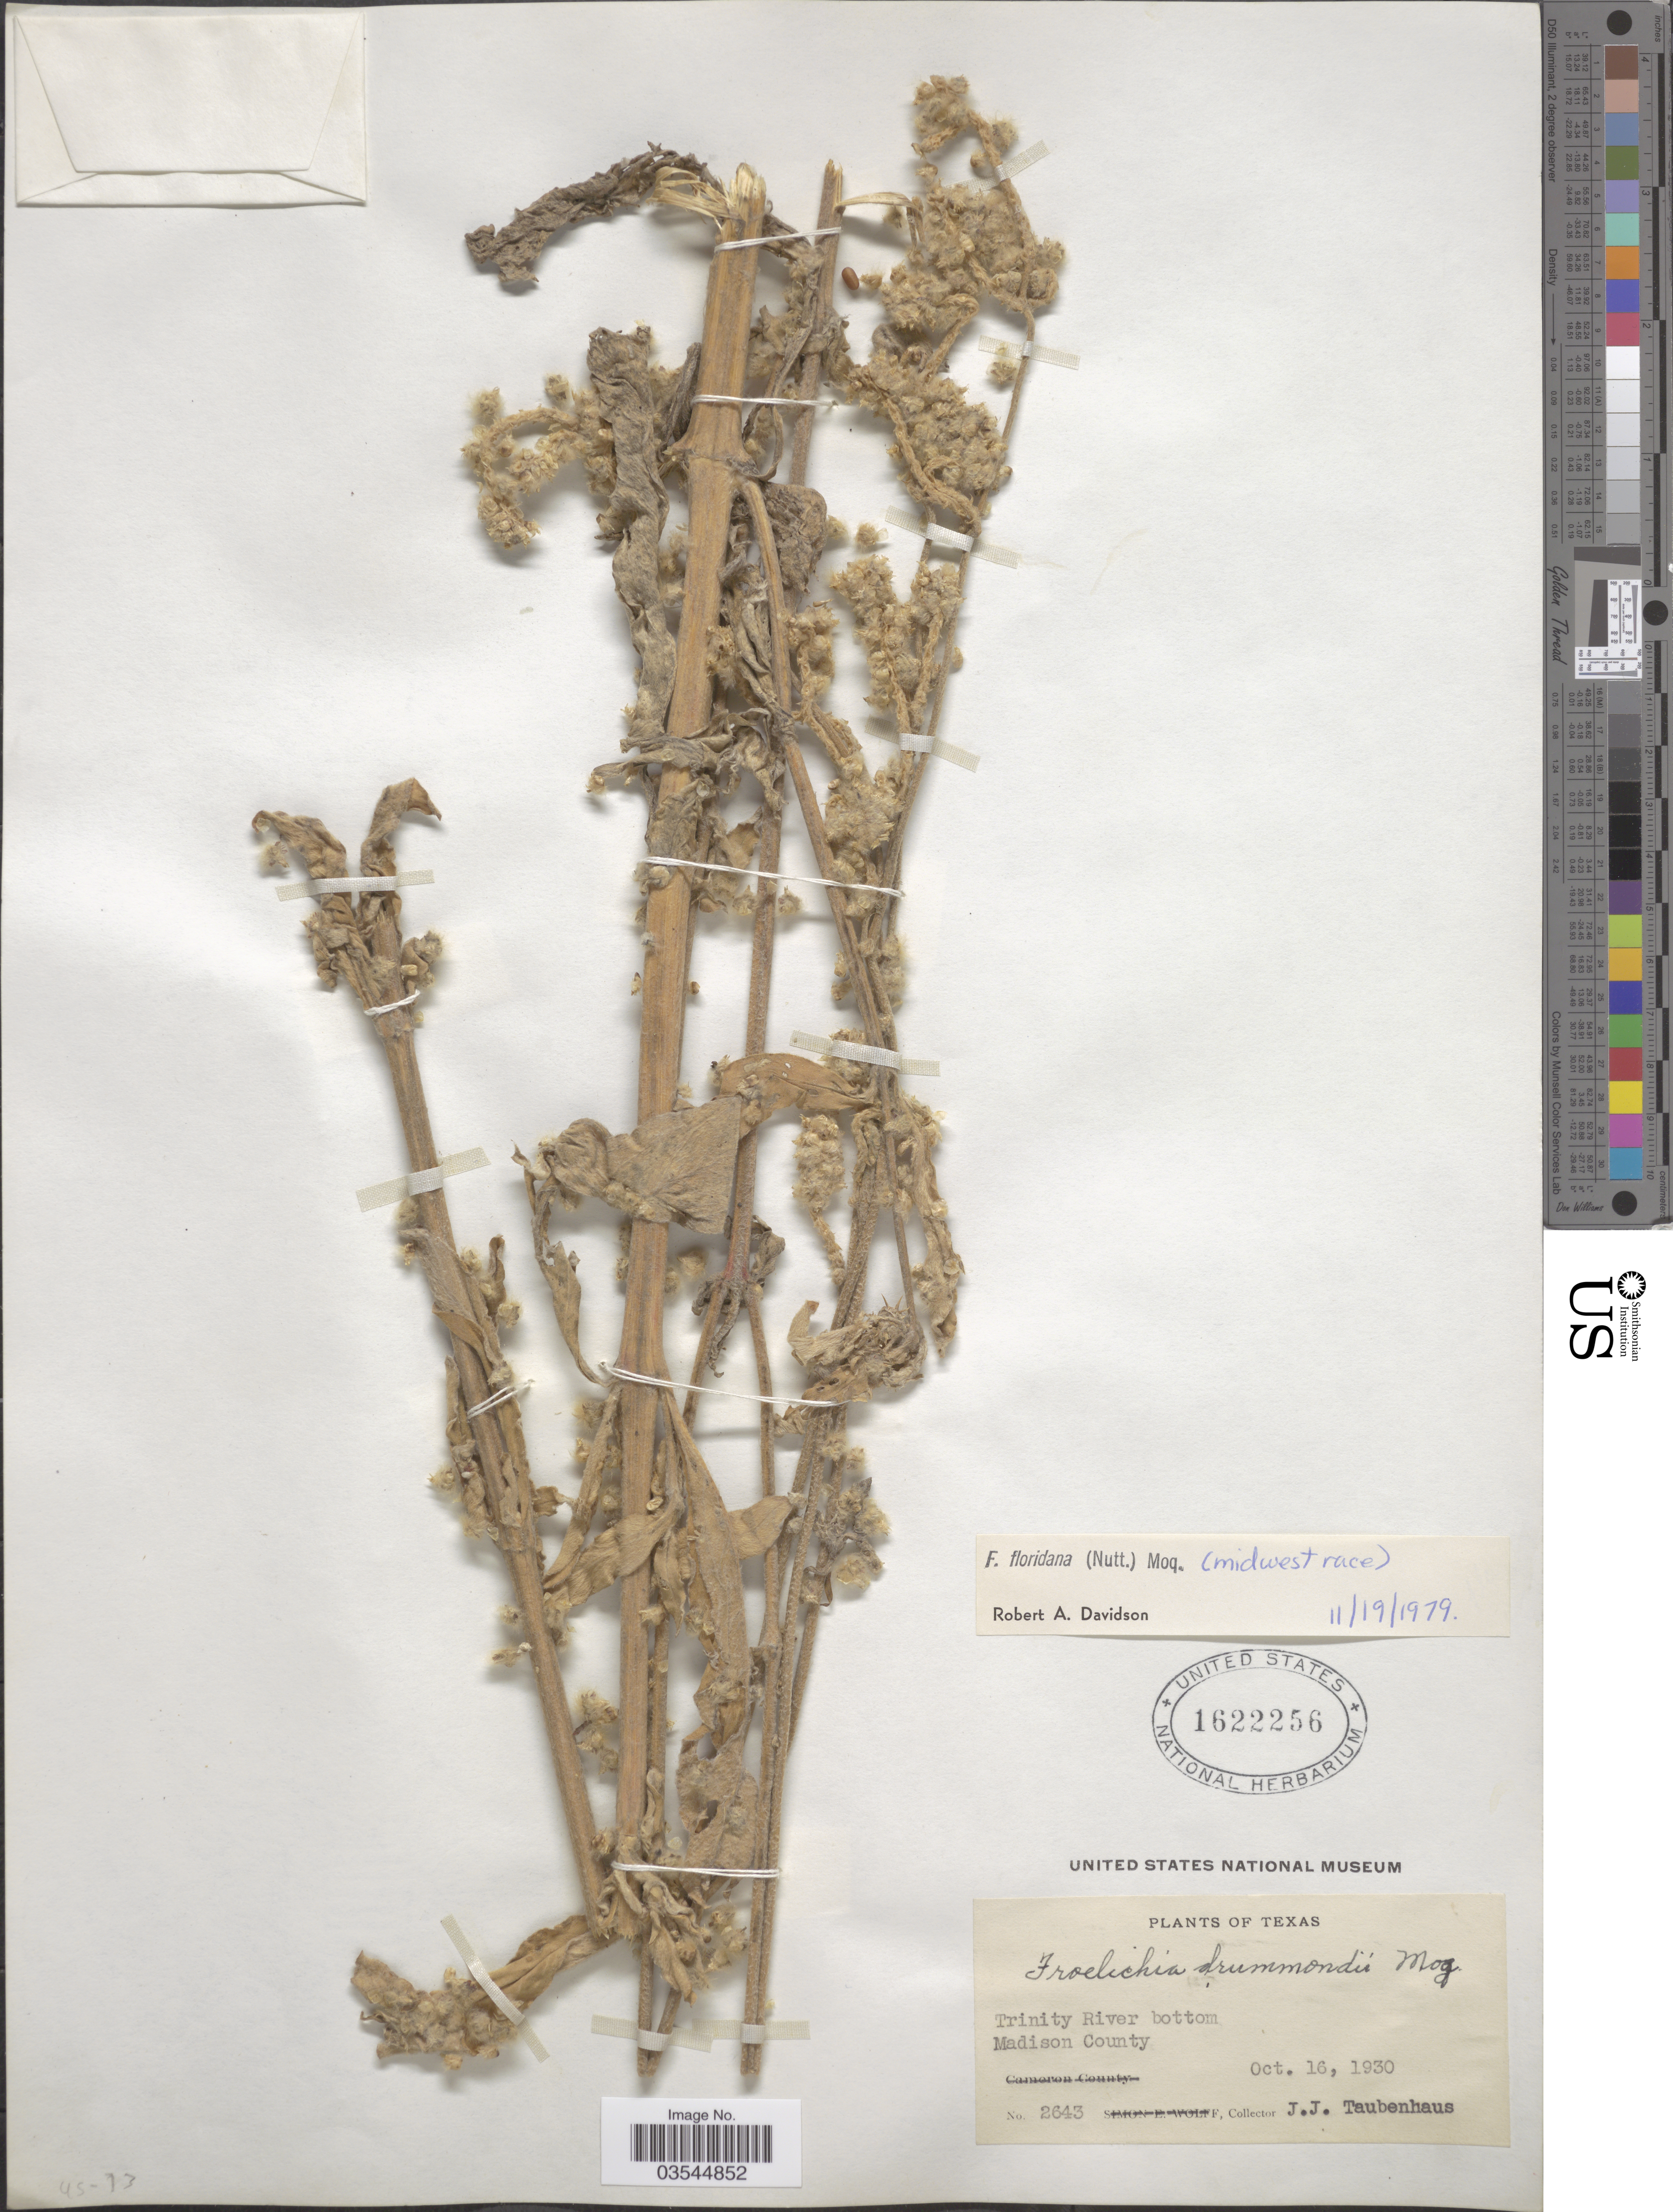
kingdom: Plantae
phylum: Tracheophyta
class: Magnoliopsida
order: Caryophyllales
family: Amaranthaceae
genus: Froelichia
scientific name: Froelichia floridana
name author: (Nutt.) Moq.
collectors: J. Taubenhaus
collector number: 2643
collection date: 1930-10-16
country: United States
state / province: Texas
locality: Trinity River bottom. Madison County.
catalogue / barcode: US 1622256